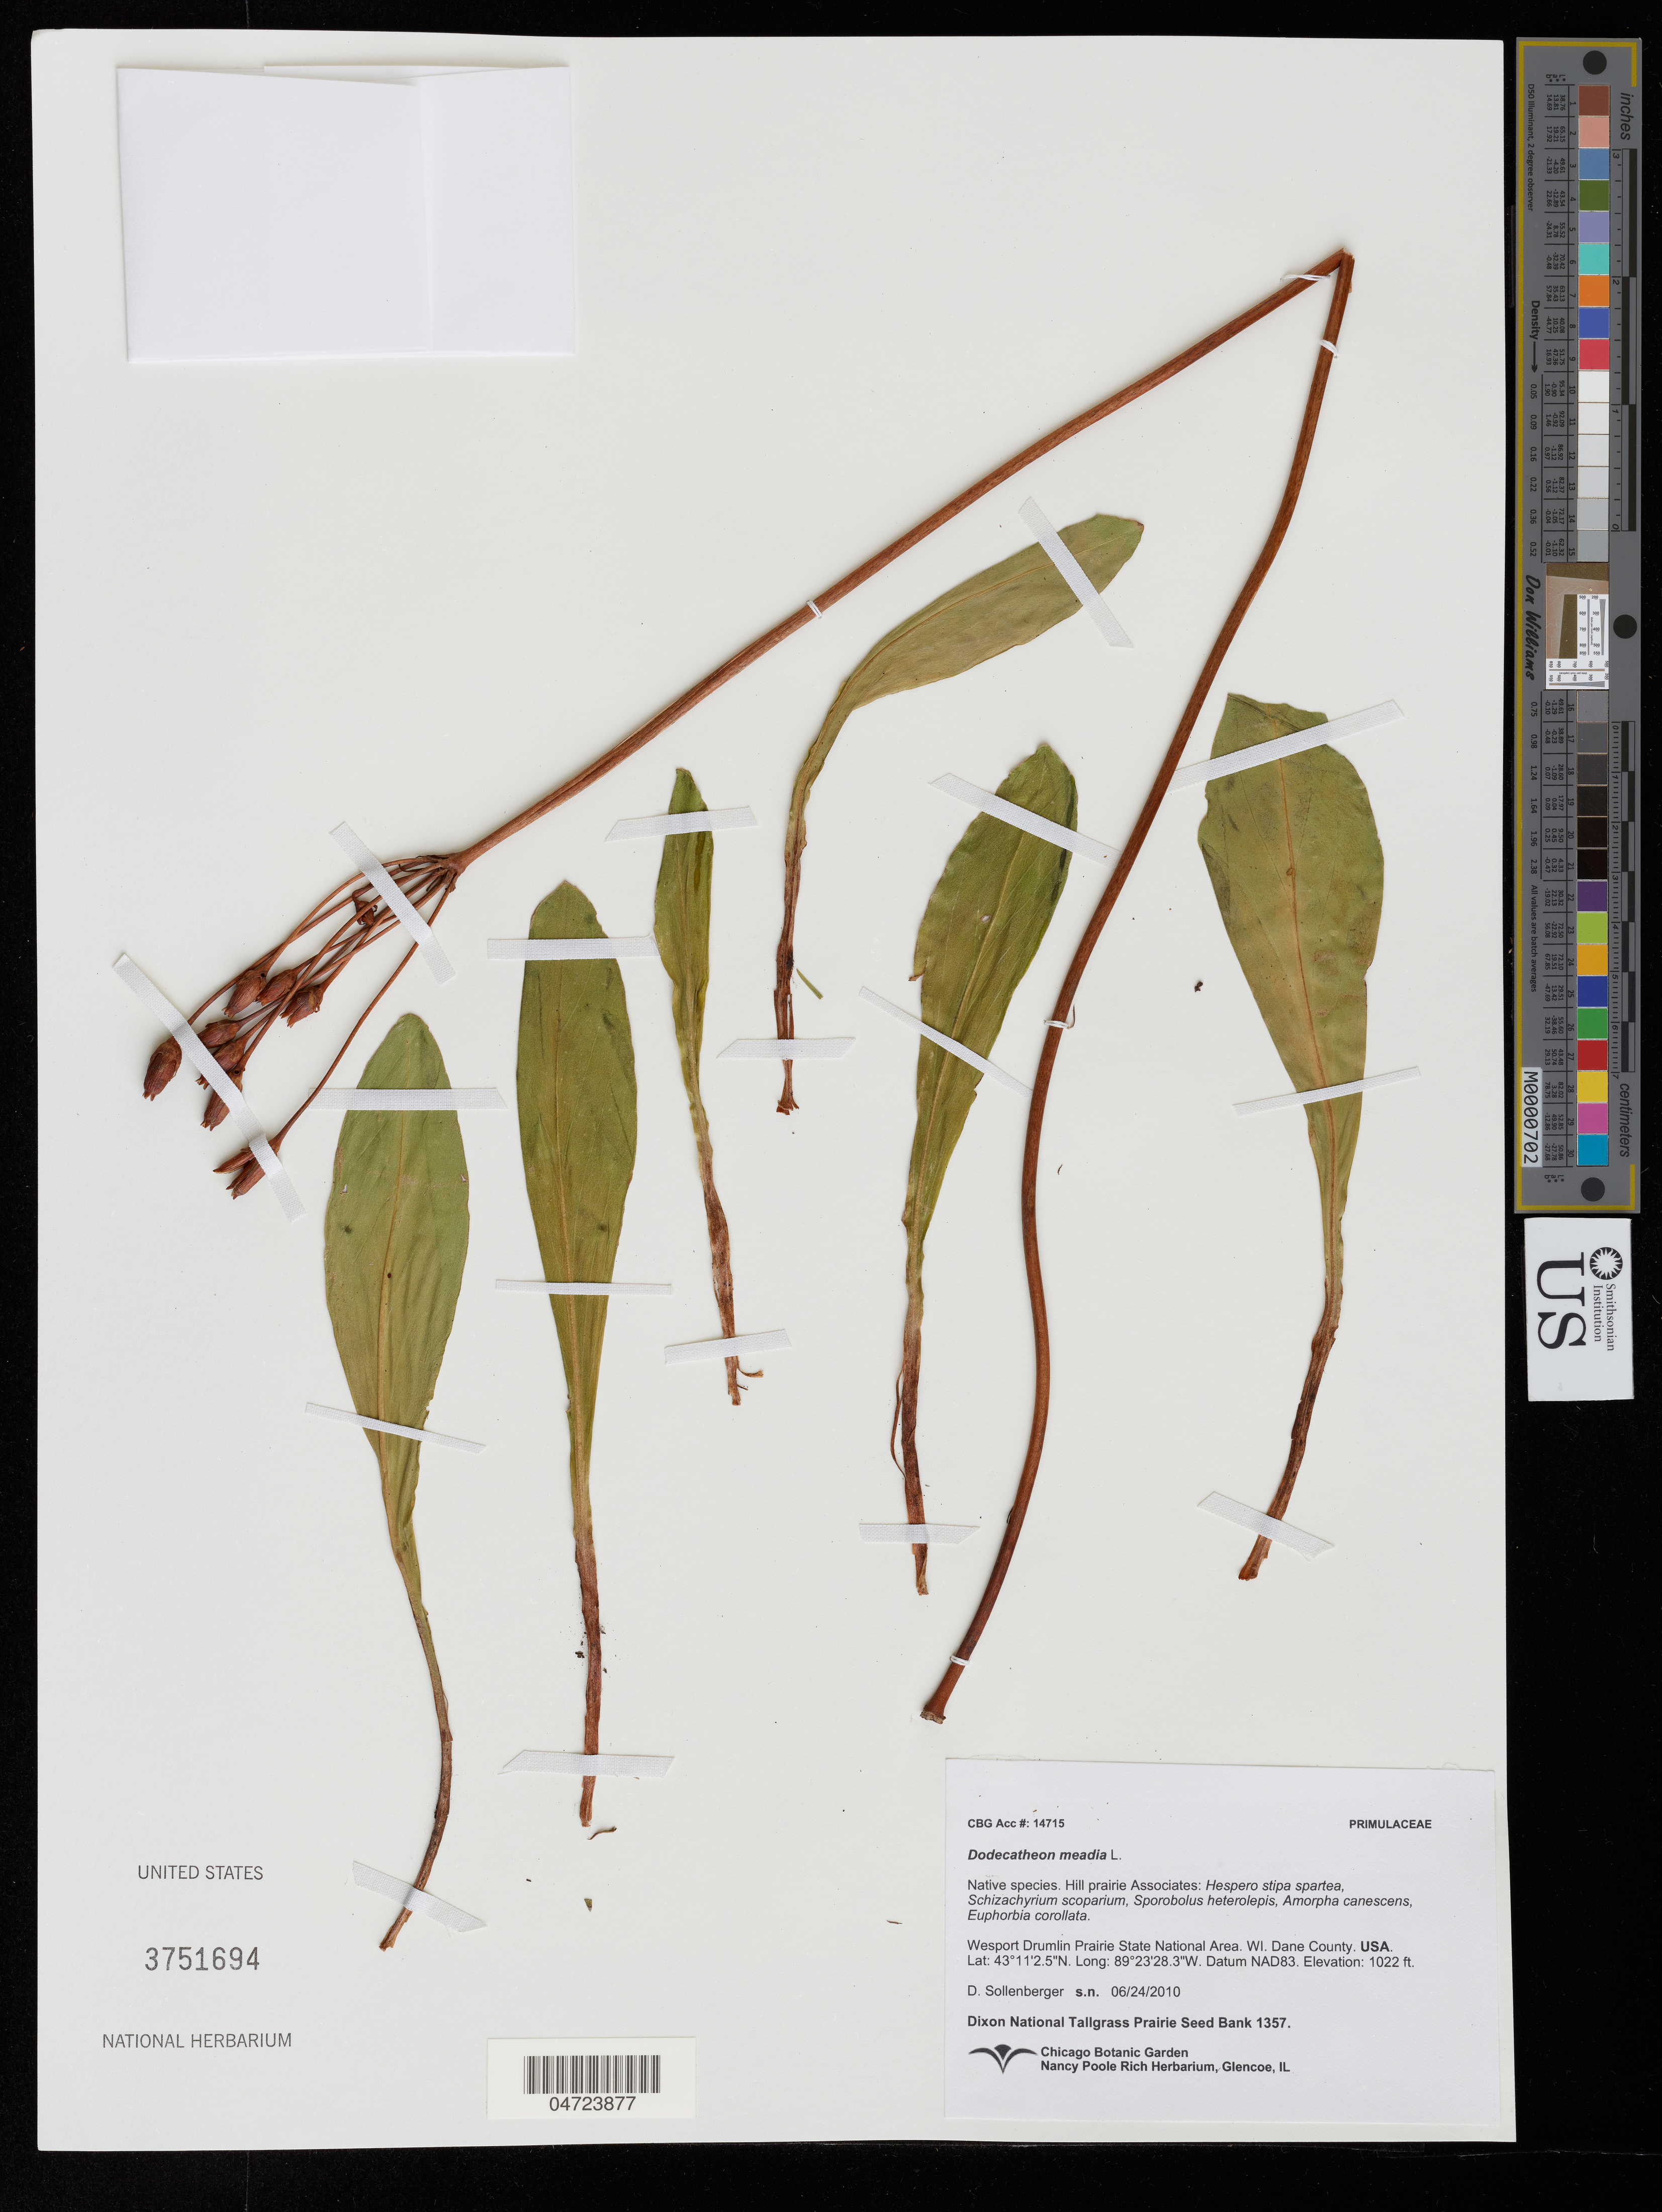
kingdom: Plantae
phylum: Tracheophyta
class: Magnoliopsida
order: Ericales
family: Primulaceae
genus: Dodecatheon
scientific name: Dodecatheon meadia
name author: L.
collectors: D. Sollenberger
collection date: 2010-06-24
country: United States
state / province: Wisconsin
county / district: Dane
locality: Wesport Drumlin Prairie State National Area. Dane County.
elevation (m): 312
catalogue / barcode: US 3751694